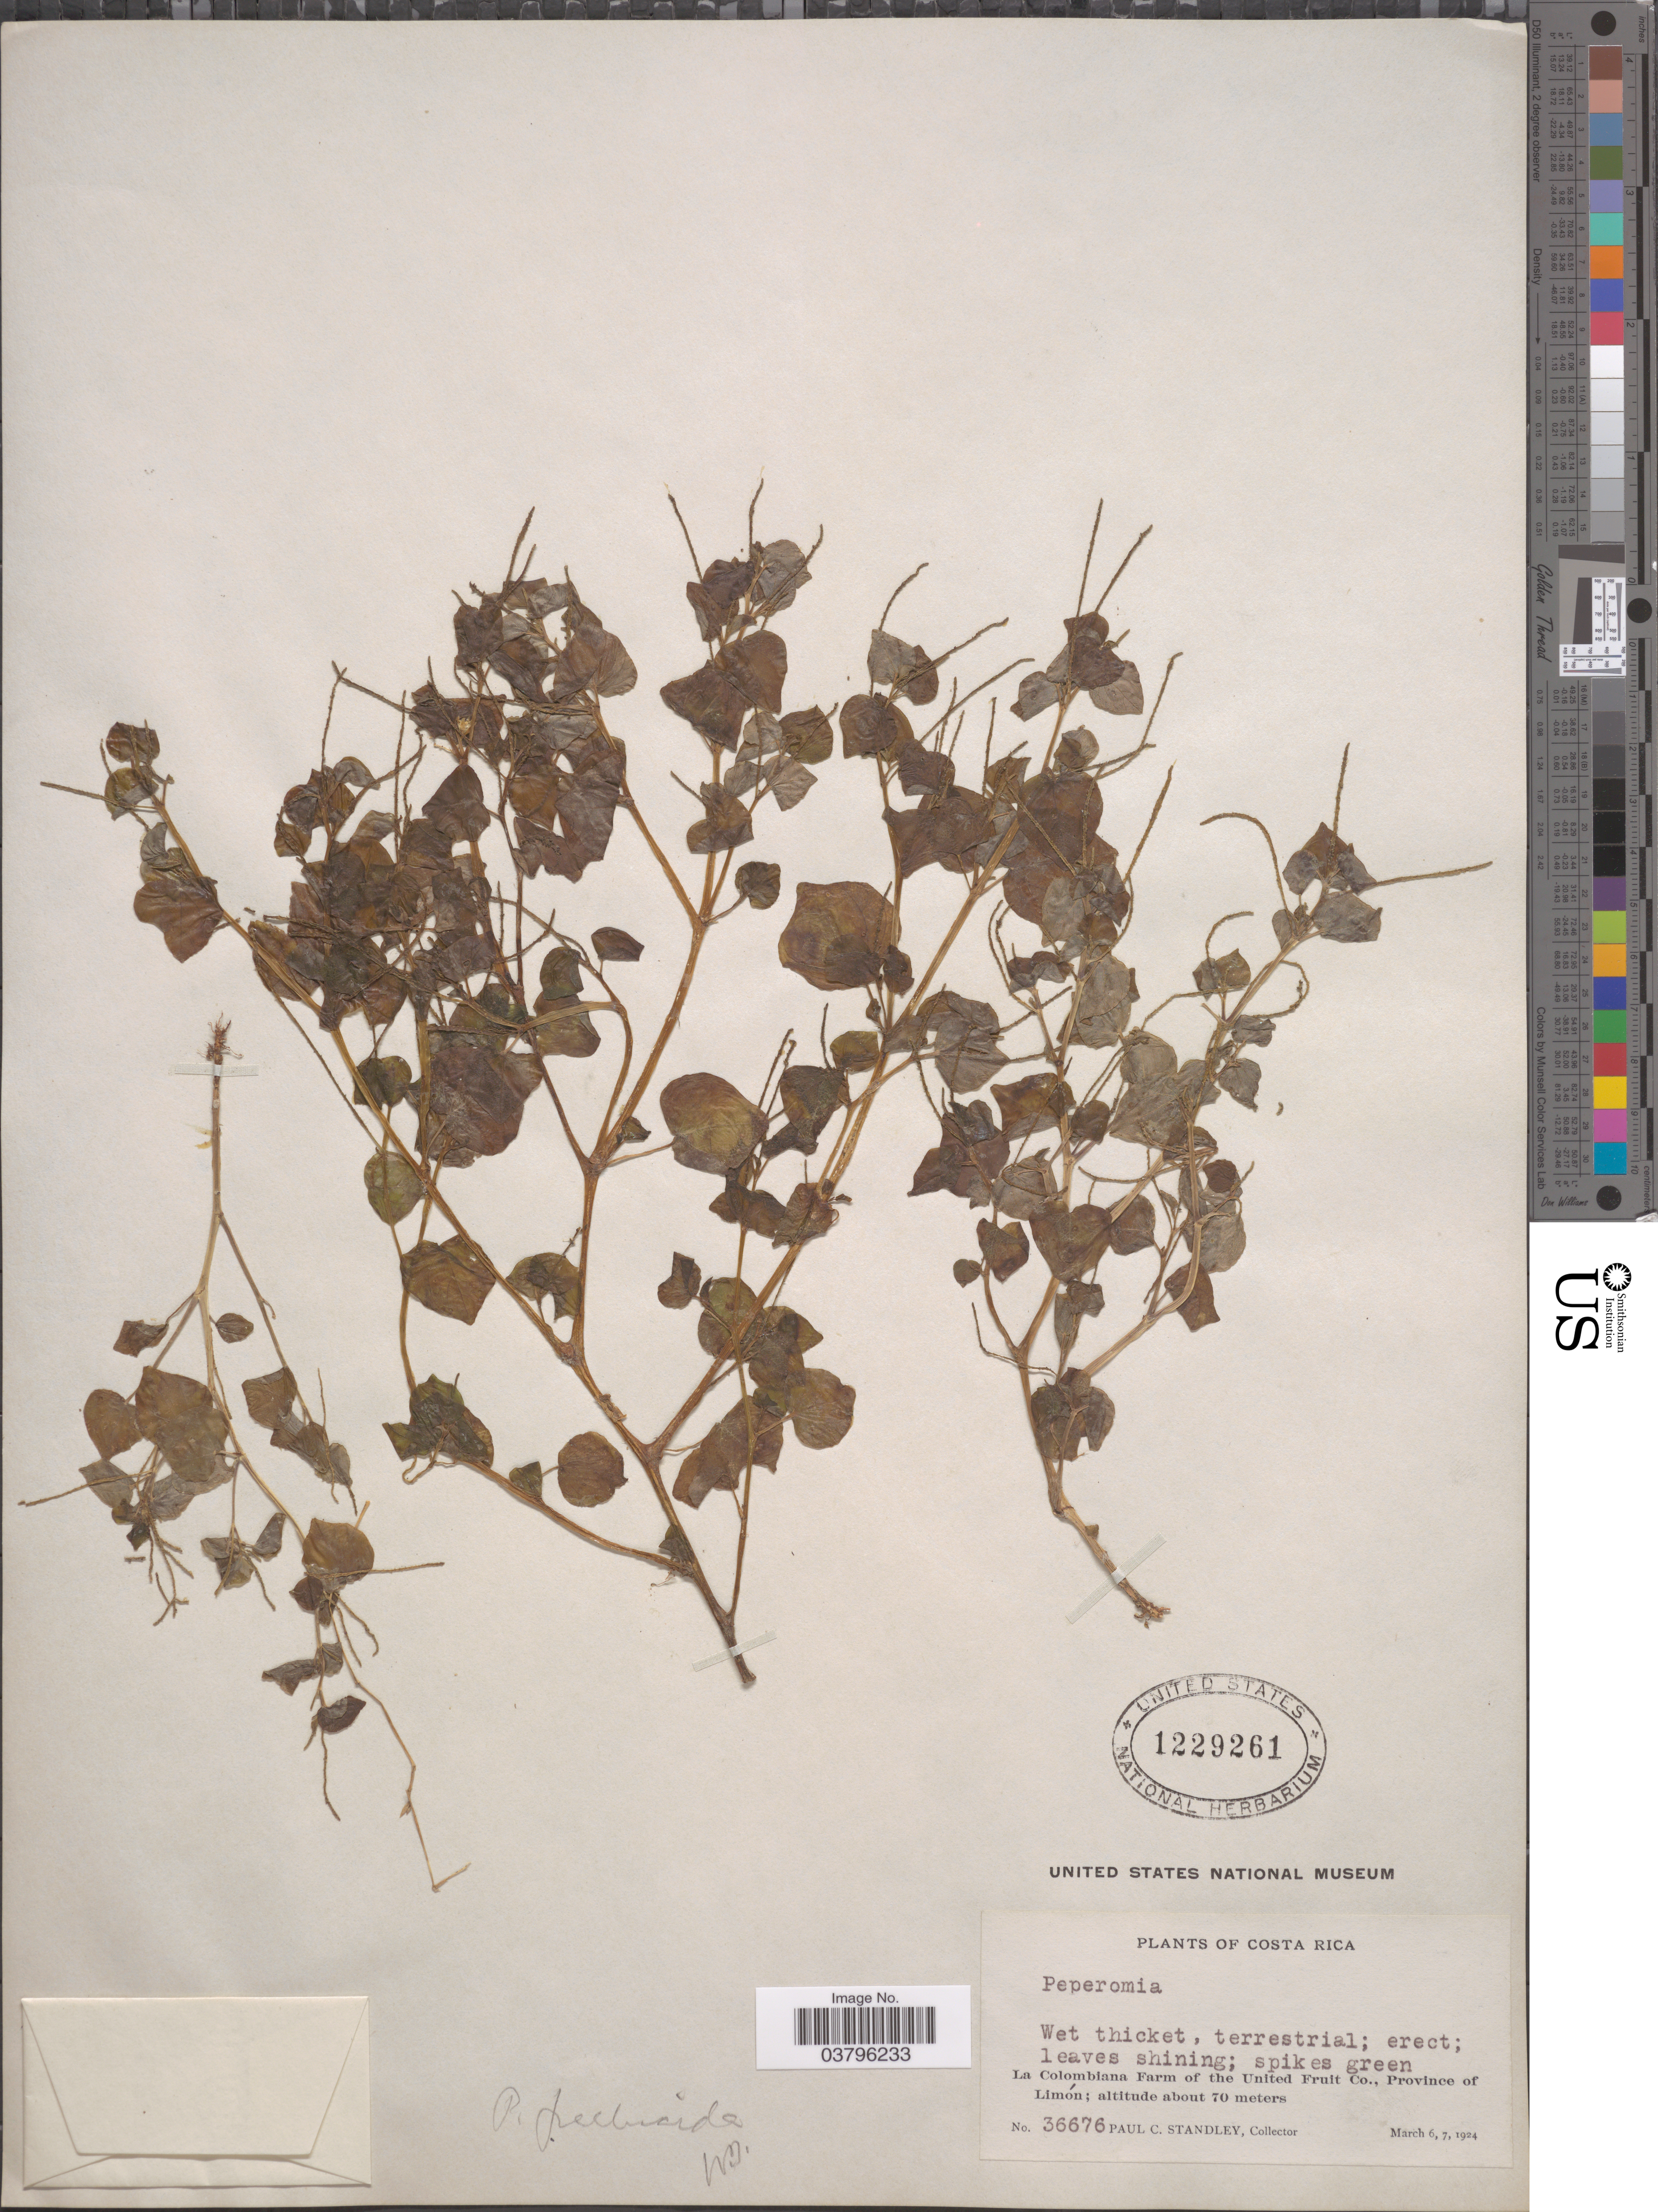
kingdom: Plantae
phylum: Tracheophyta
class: Magnoliopsida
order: Piperales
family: Piperaceae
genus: Peperomia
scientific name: Peperomia pellucida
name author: (L.) Kunth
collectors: P. C. Standley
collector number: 36676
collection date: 1924-03-06/1924-03-07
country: Costa Rica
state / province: Limón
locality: La Colombiana Farm of the United Fruit Co.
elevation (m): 70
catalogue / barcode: US 1229261